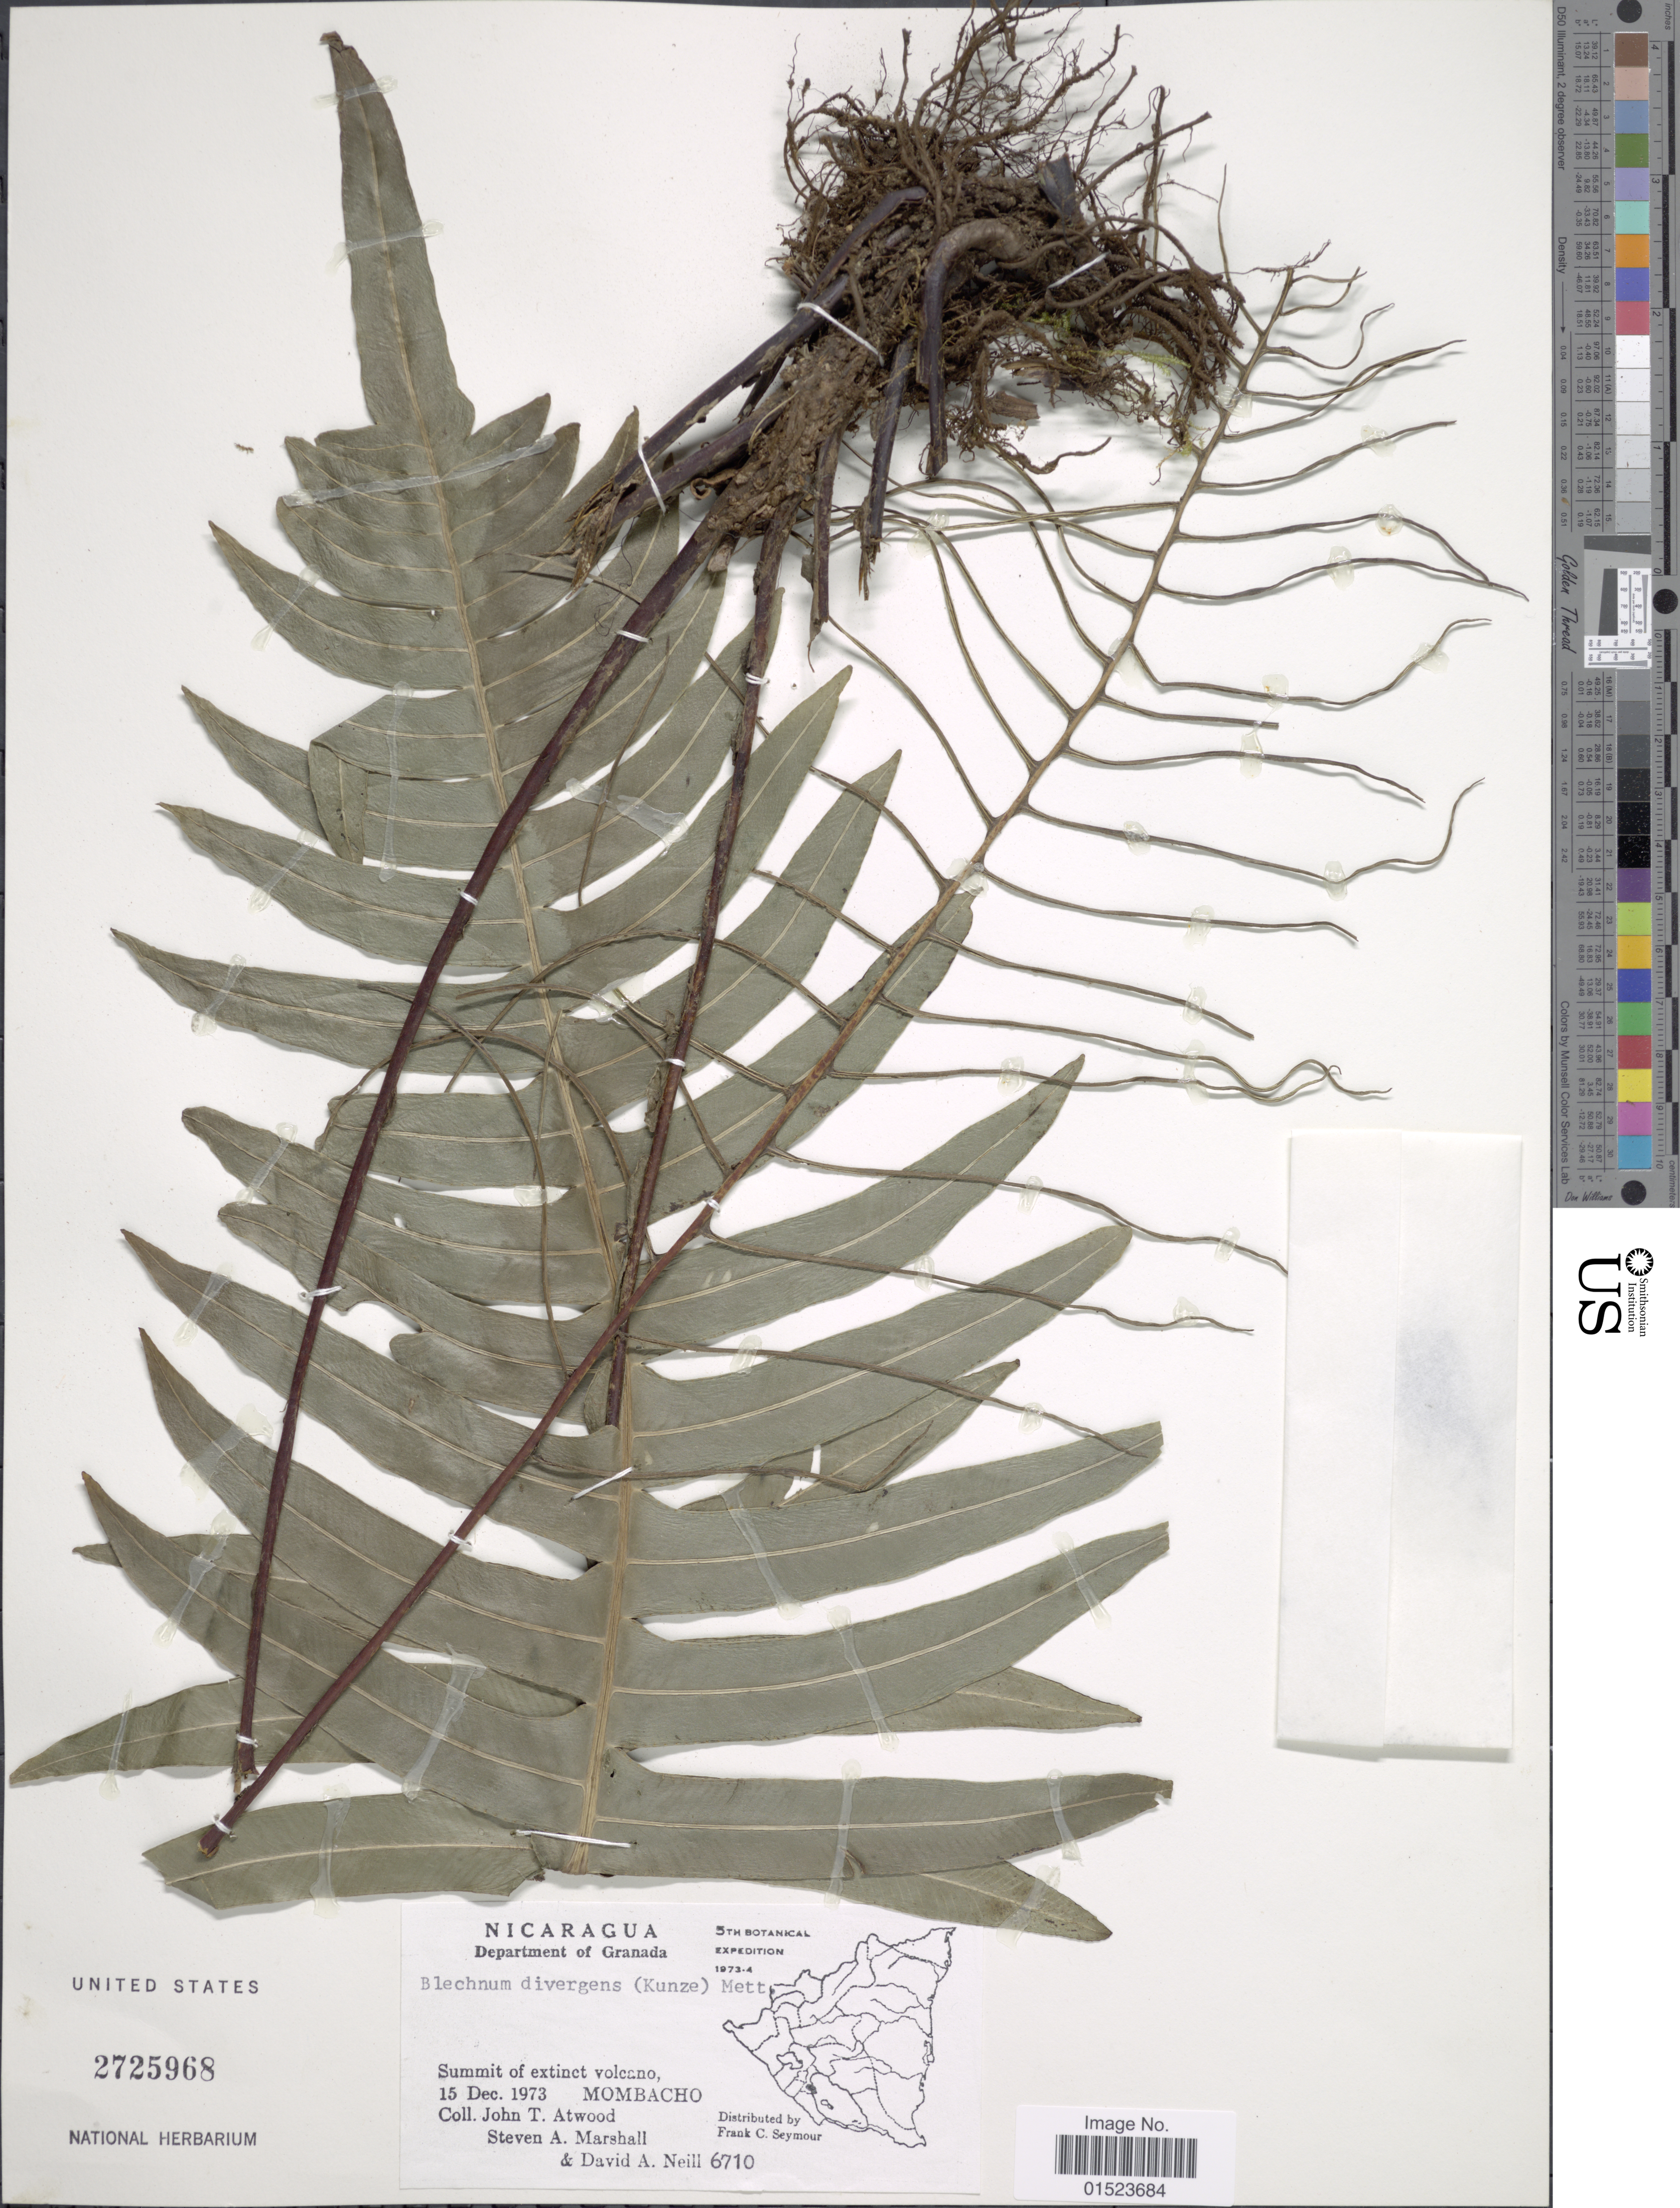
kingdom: Plantae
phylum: Tracheophyta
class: Polypodiopsida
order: Polypodiales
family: Blechnaceae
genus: Blechnum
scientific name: Blechnum divergens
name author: (Kunze) Mett.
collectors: S. A. Marshall & D. A. Neill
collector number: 6710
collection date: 1973-12-15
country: Nicaragua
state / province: Granada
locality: Summit of extinct volcano, Mombacho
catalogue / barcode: US 2725968